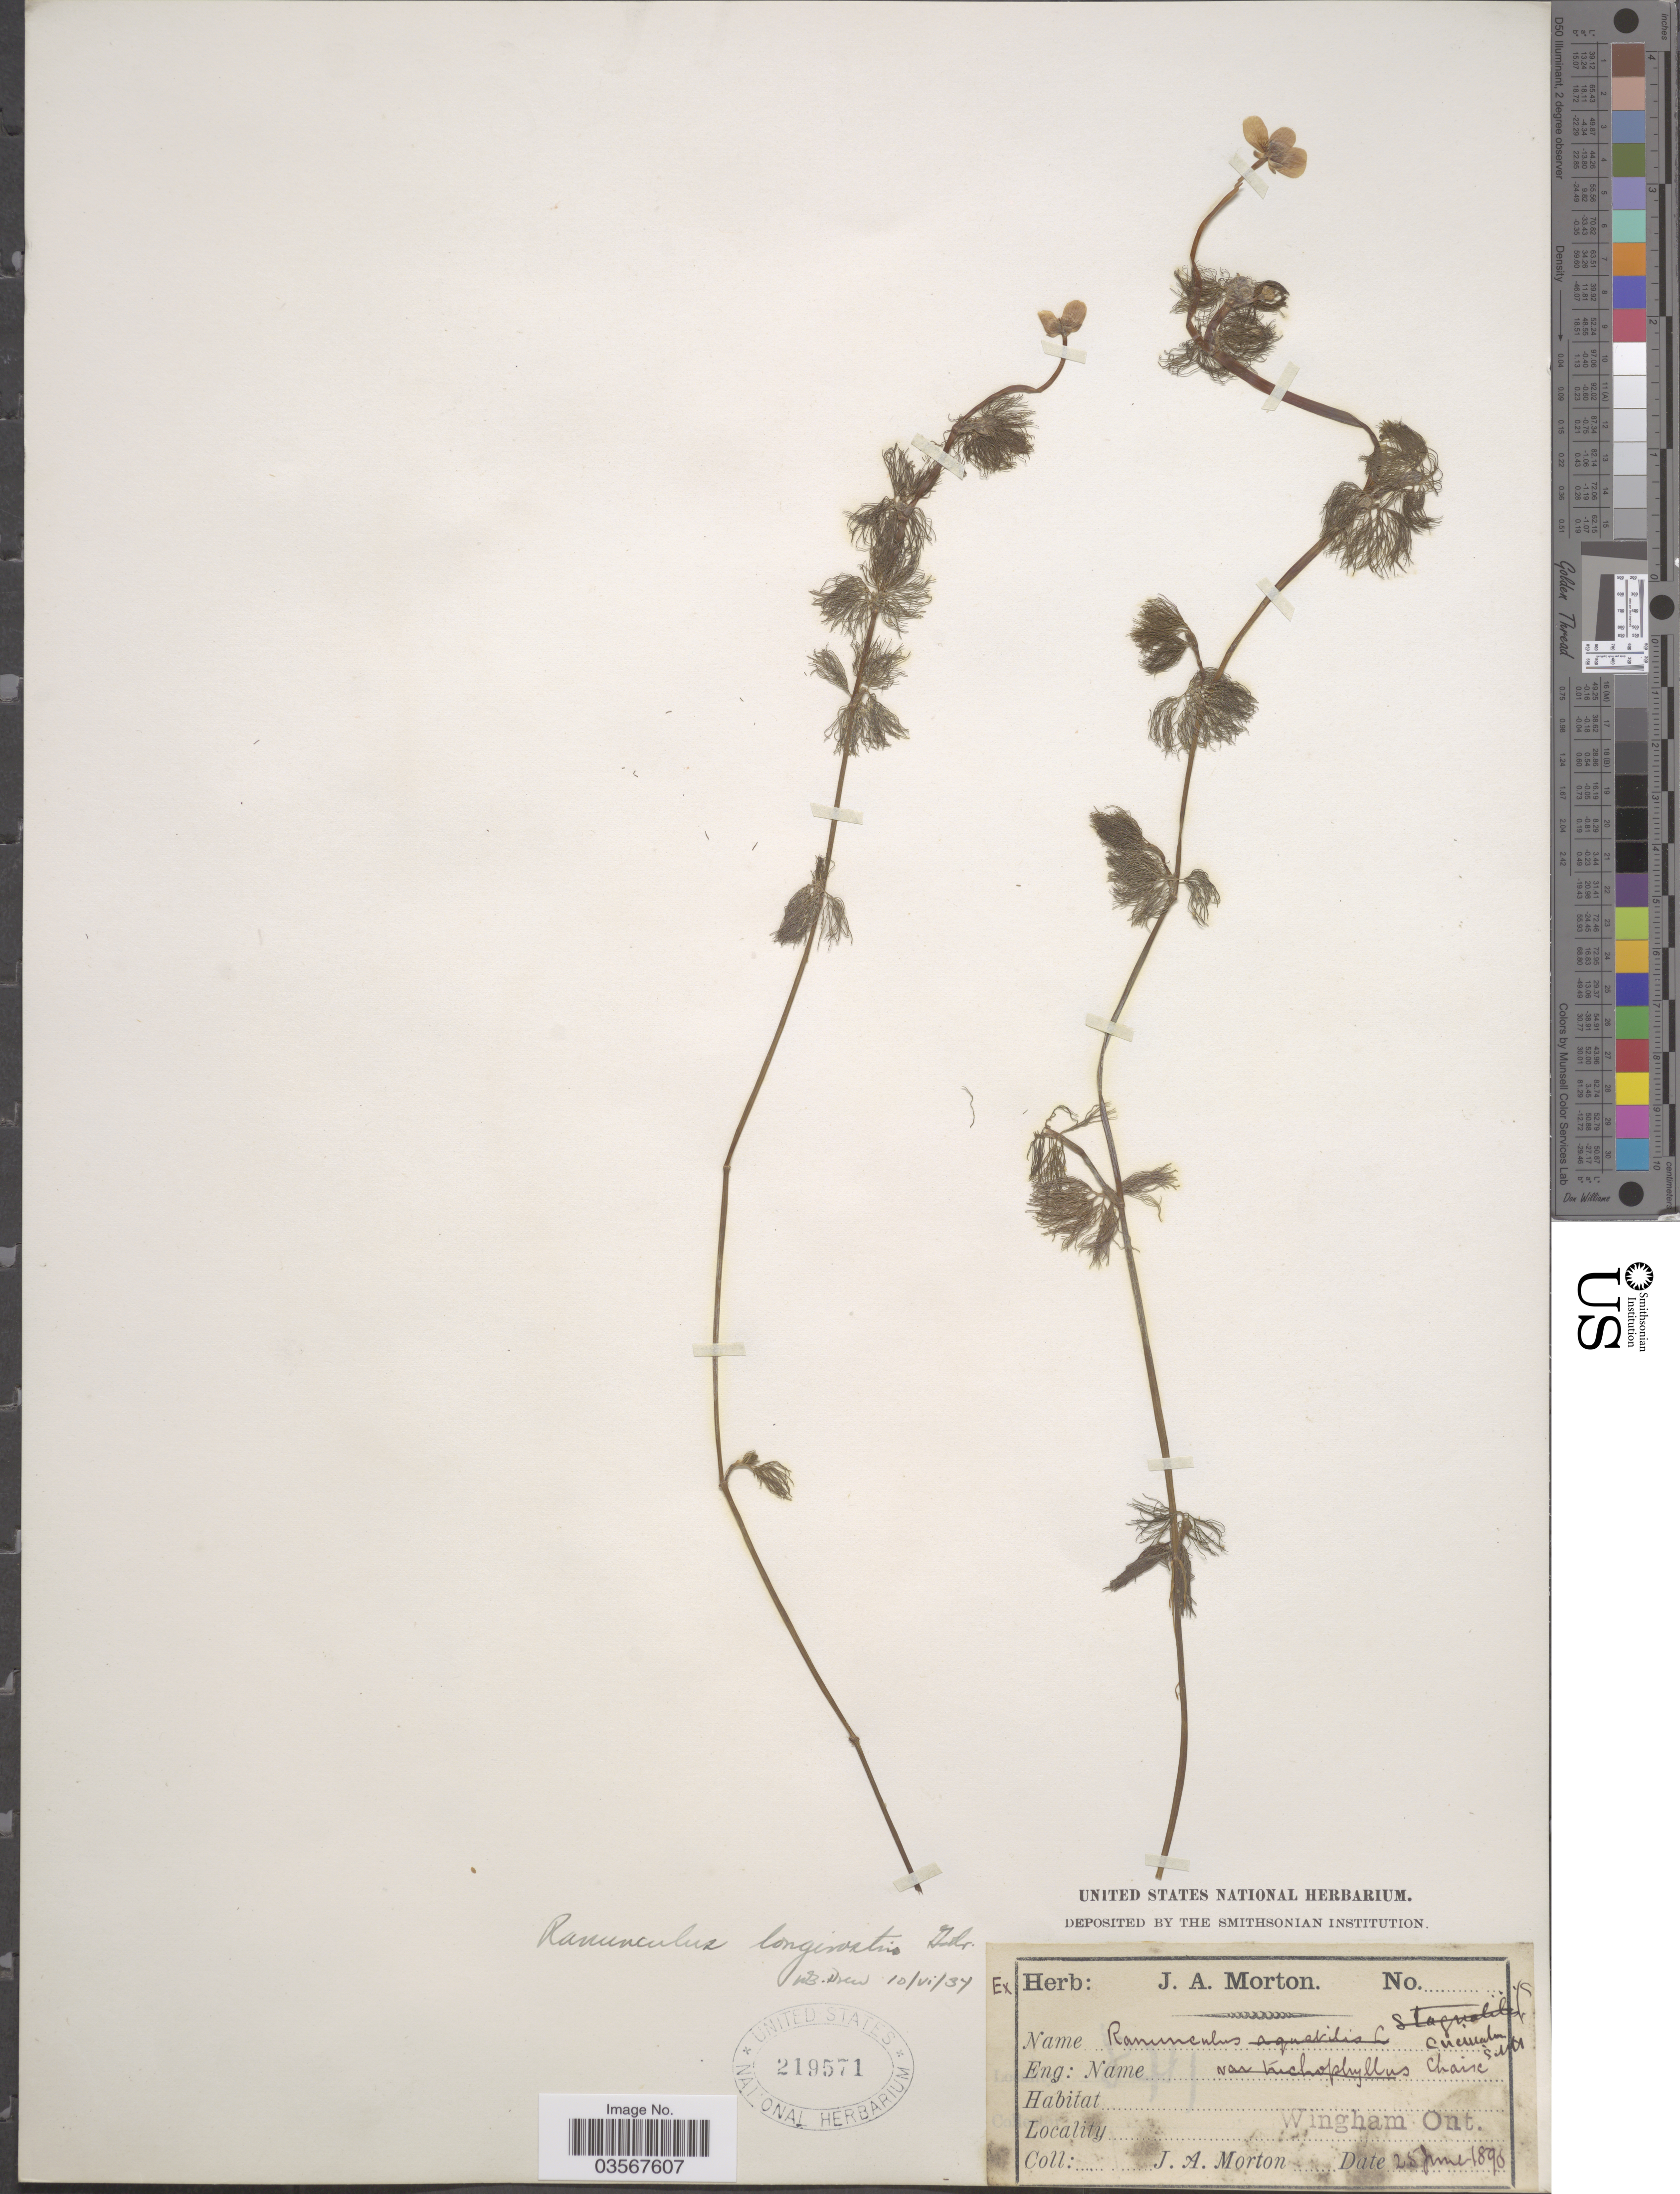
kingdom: Plantae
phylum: Tracheophyta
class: Magnoliopsida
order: Ranunculales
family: Ranunculaceae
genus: Ranunculus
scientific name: Ranunculus longirostris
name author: Godr.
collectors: J. A. Morton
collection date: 1898-06-25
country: Canada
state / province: Ontario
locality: Wingham.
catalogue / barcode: US 219571